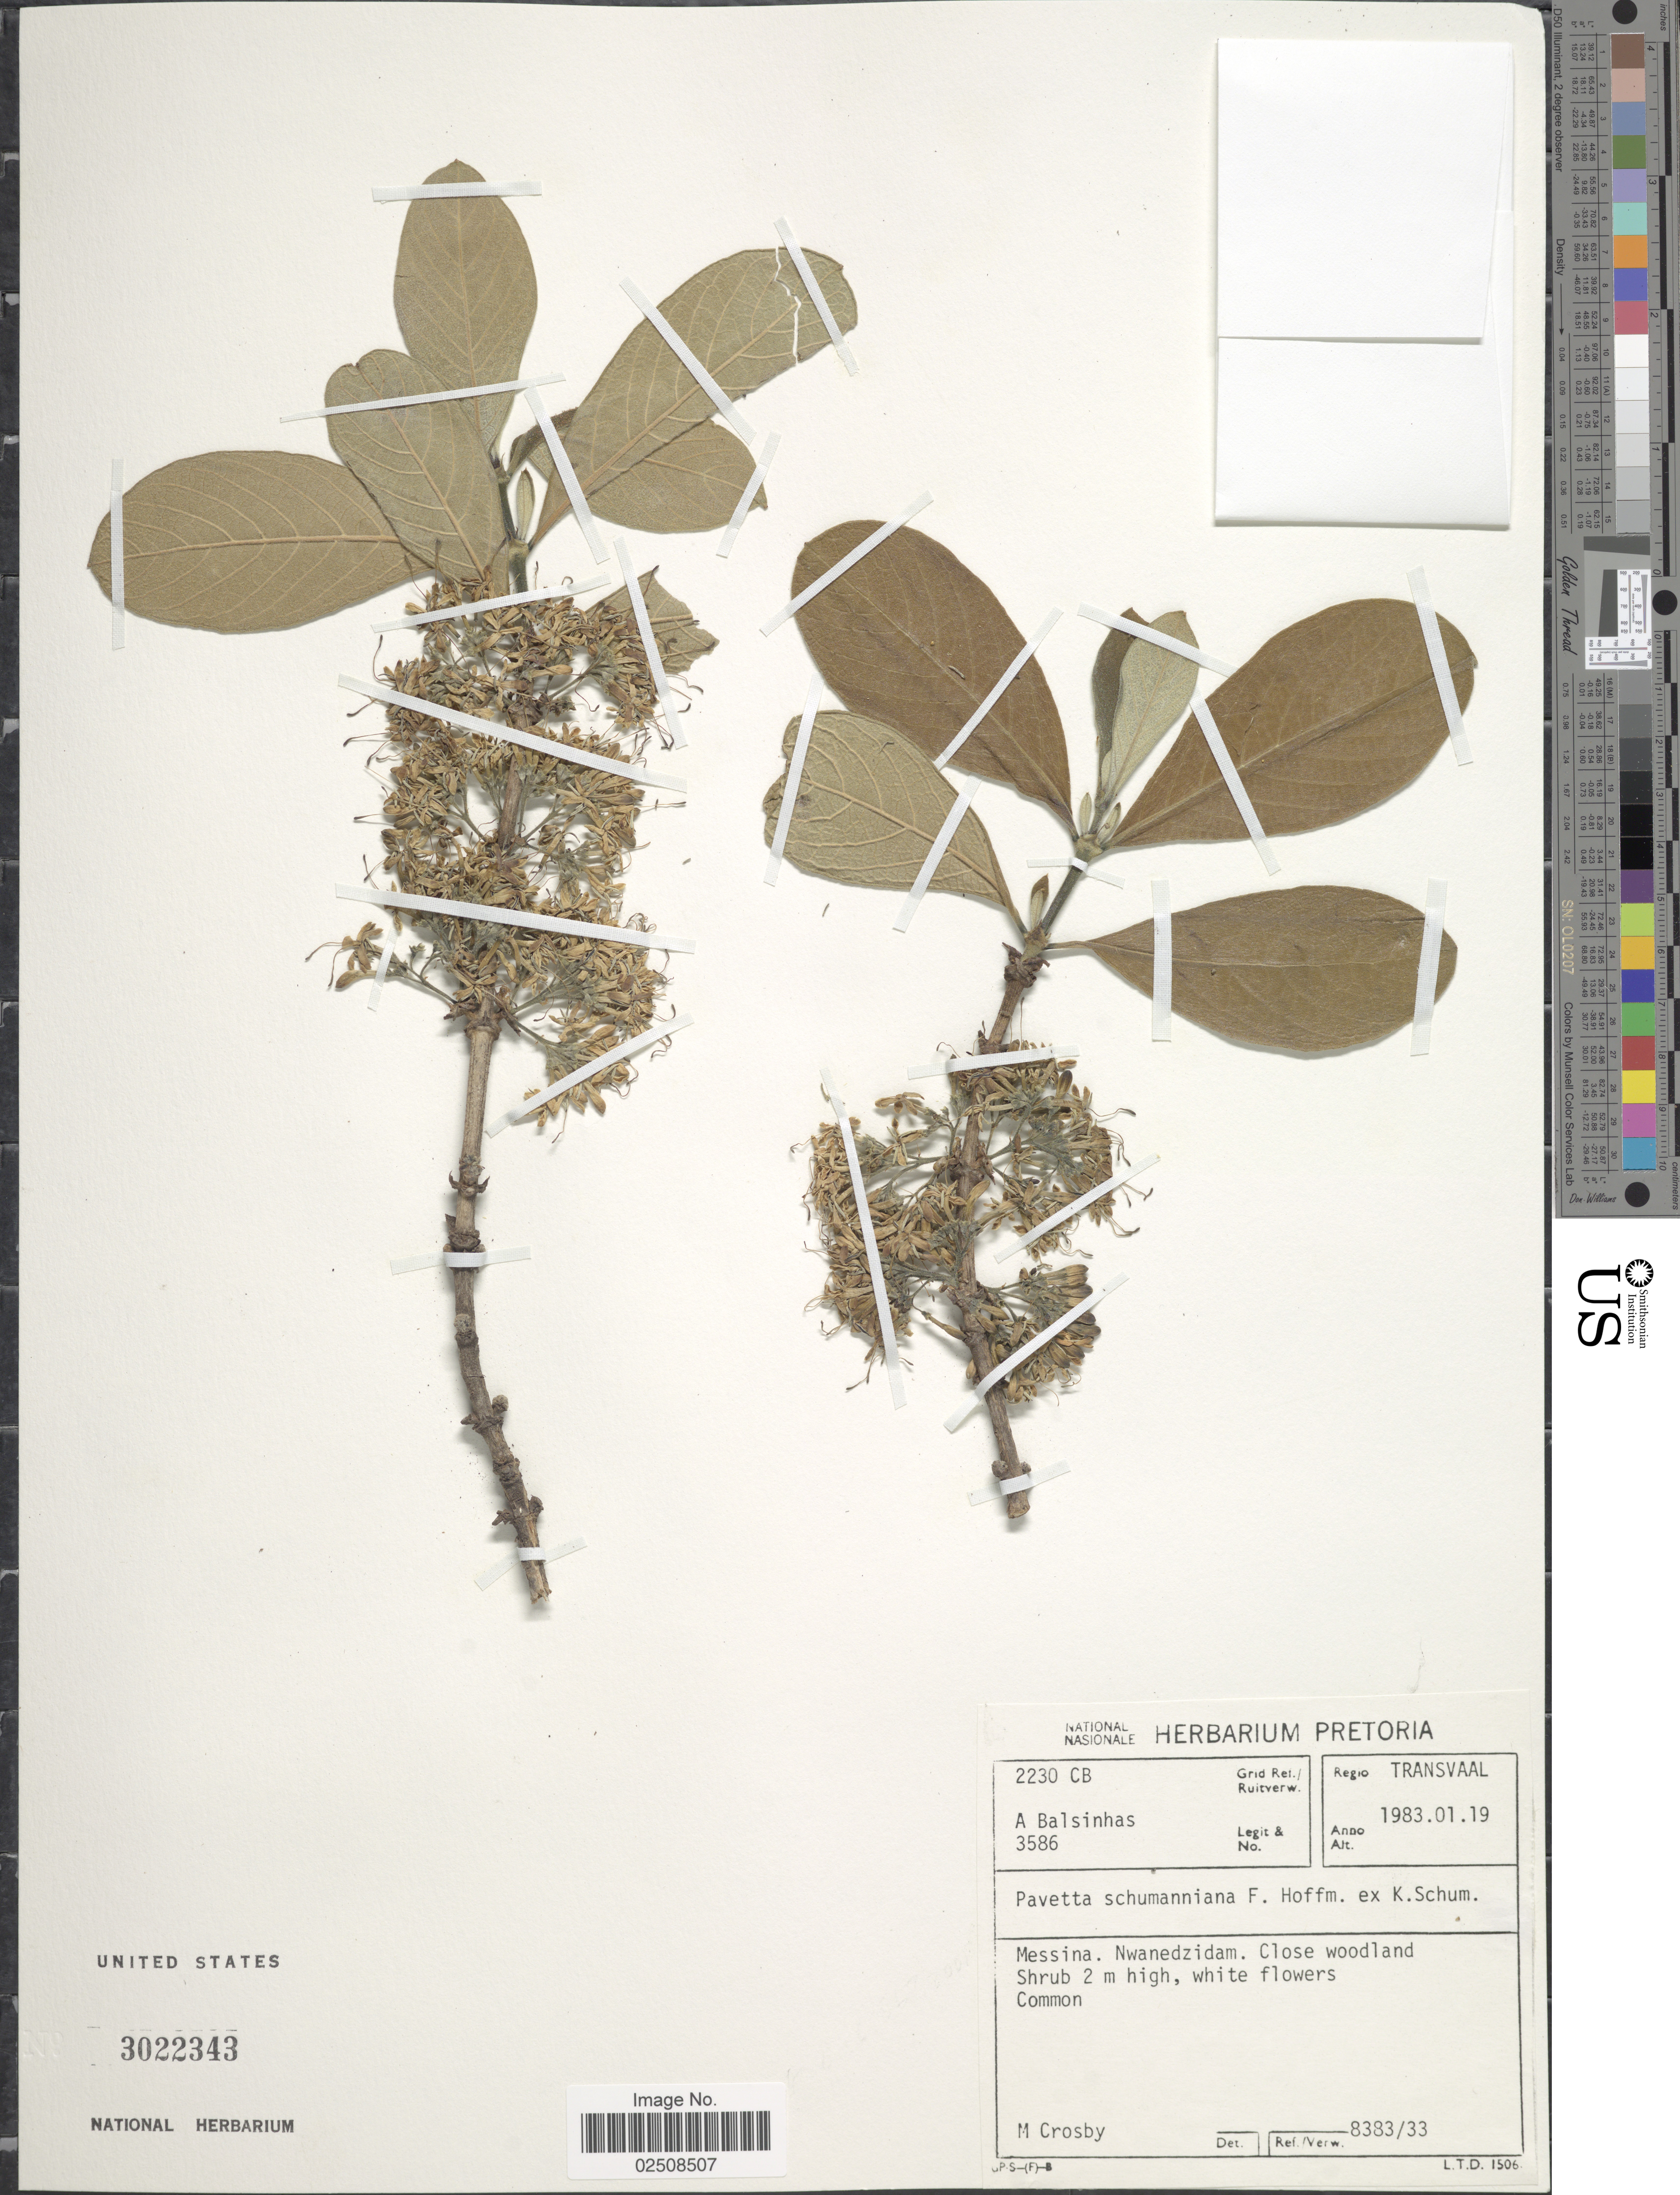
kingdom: Plantae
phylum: Tracheophyta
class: Magnoliopsida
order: Gentianales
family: Rubiaceae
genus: Pavetta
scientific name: Pavetta schumanniana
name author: K. Schum. ex F. Hoffm.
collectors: A. A. Balsinhas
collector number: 3586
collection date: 1983-01-19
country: South Africa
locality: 2230 CB. Transvaal. Messina. Nwanedzidam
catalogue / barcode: US 3022343